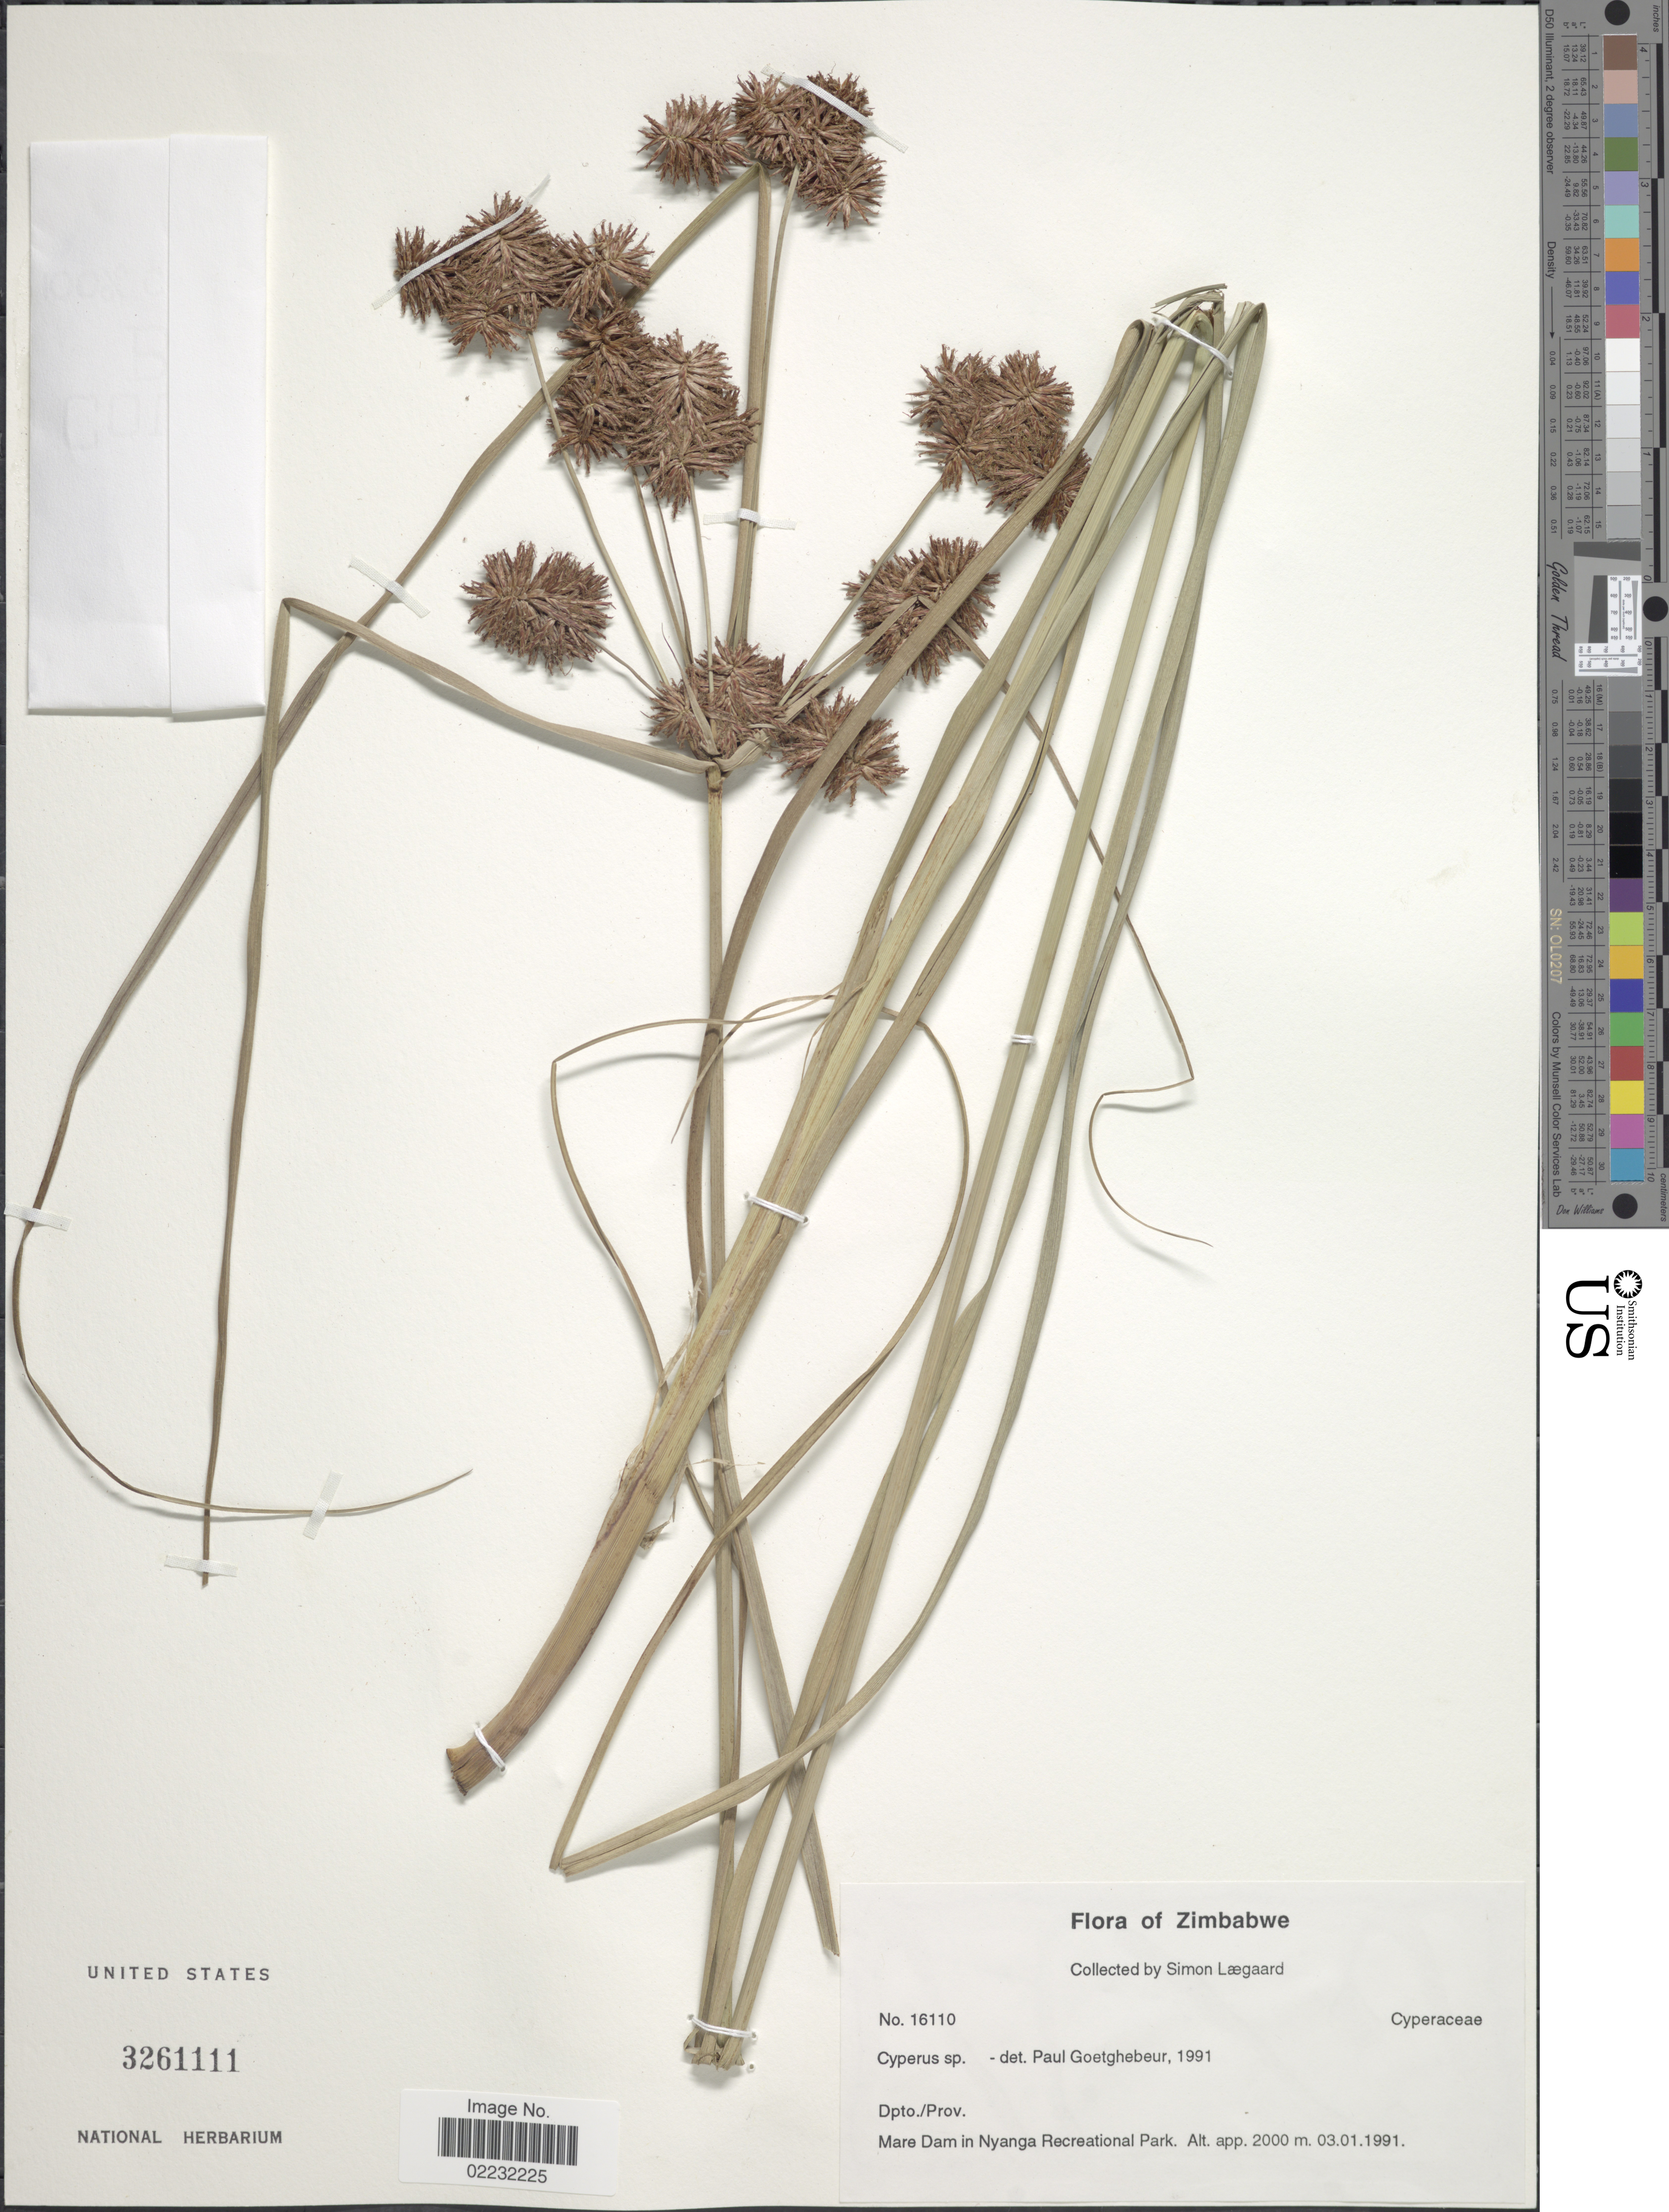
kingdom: Plantae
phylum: Tracheophyta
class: Liliopsida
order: Poales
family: Cyperaceae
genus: Cyperus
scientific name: Cyperus sp.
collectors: S. Lægaard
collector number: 16110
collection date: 1991-01-03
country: Zimbabwe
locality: Dpto./Prov. Mare Dam in Nyanga Recreational Park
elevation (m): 2000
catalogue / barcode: US 3261111